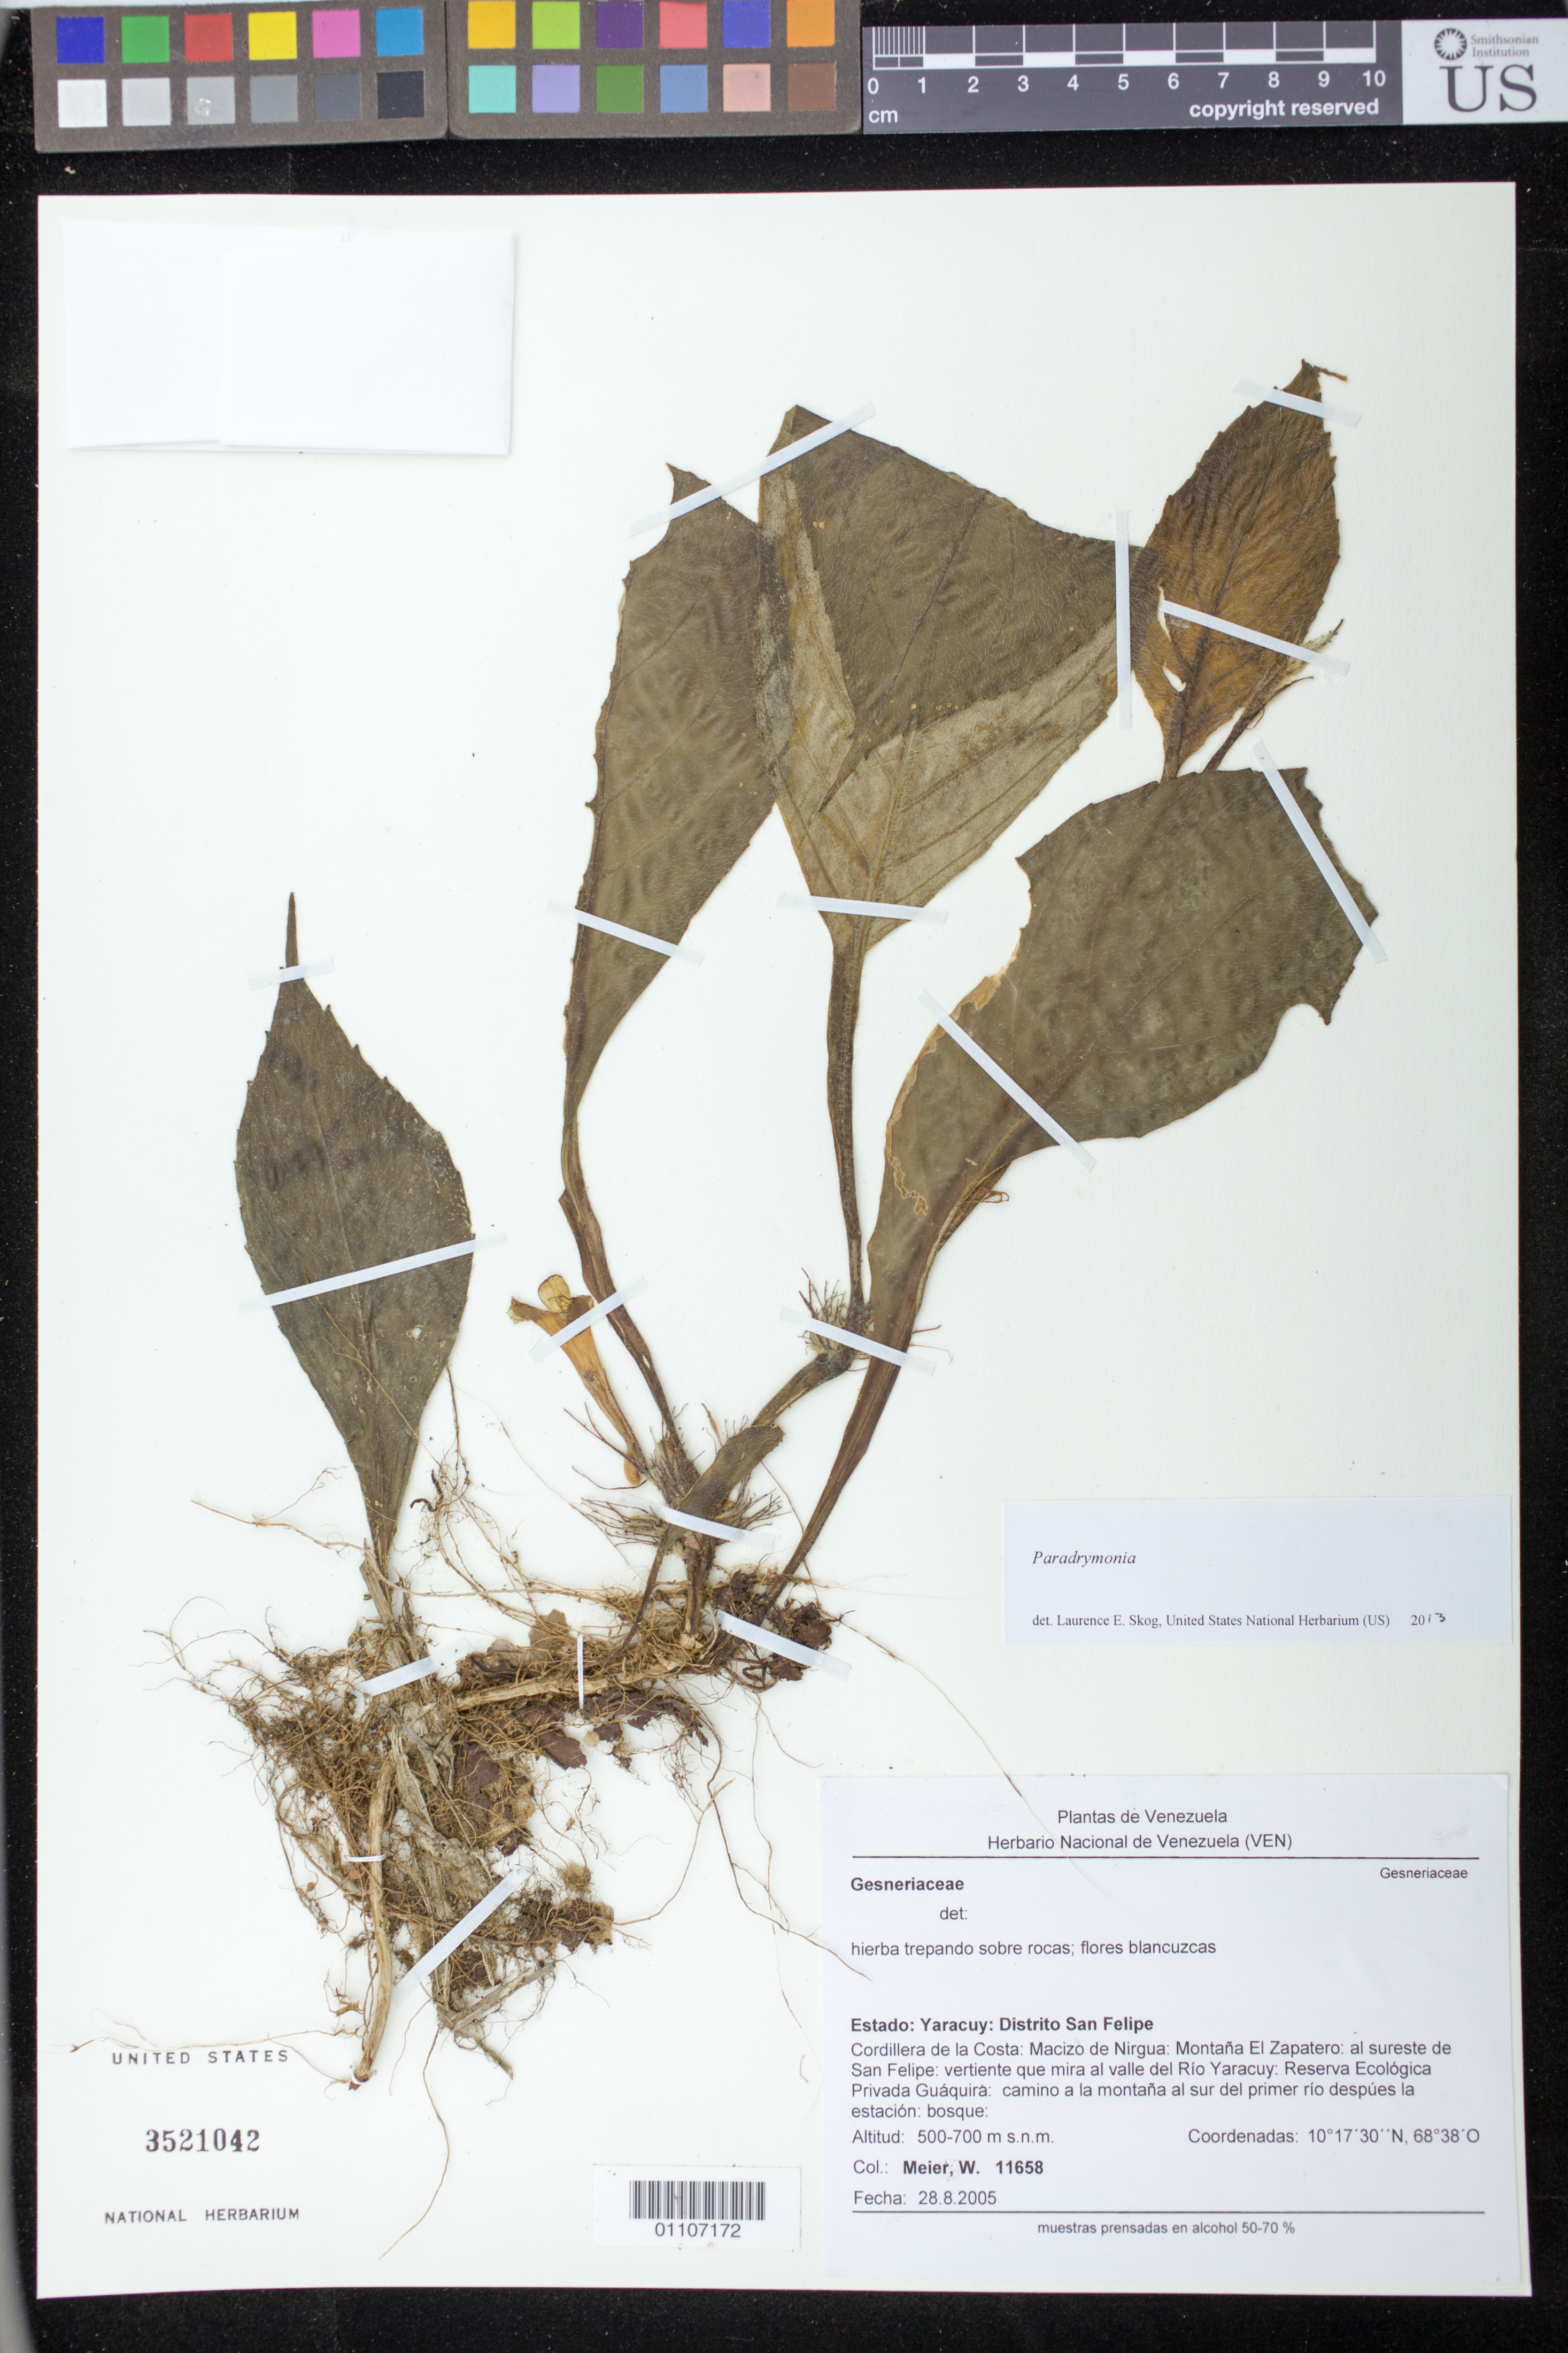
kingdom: Plantae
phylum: Tracheophyta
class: Magnoliopsida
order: Lamiales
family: Gesneriaceae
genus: Paradrymonia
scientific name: Paradrymonia sp.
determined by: Skog, Laurence E.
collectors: W. Meier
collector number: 11658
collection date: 2008-08-28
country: Venezuela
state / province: Yaracuy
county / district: San Felipe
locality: Cordillera de la Costa, Macizo de Nirgua, Montana El Zapater, al sureste de San Felip, vertiente que mira al valle del Rio Yaracuy, Reserva Ecologica Privada Guaquire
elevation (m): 500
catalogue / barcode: US 3521042